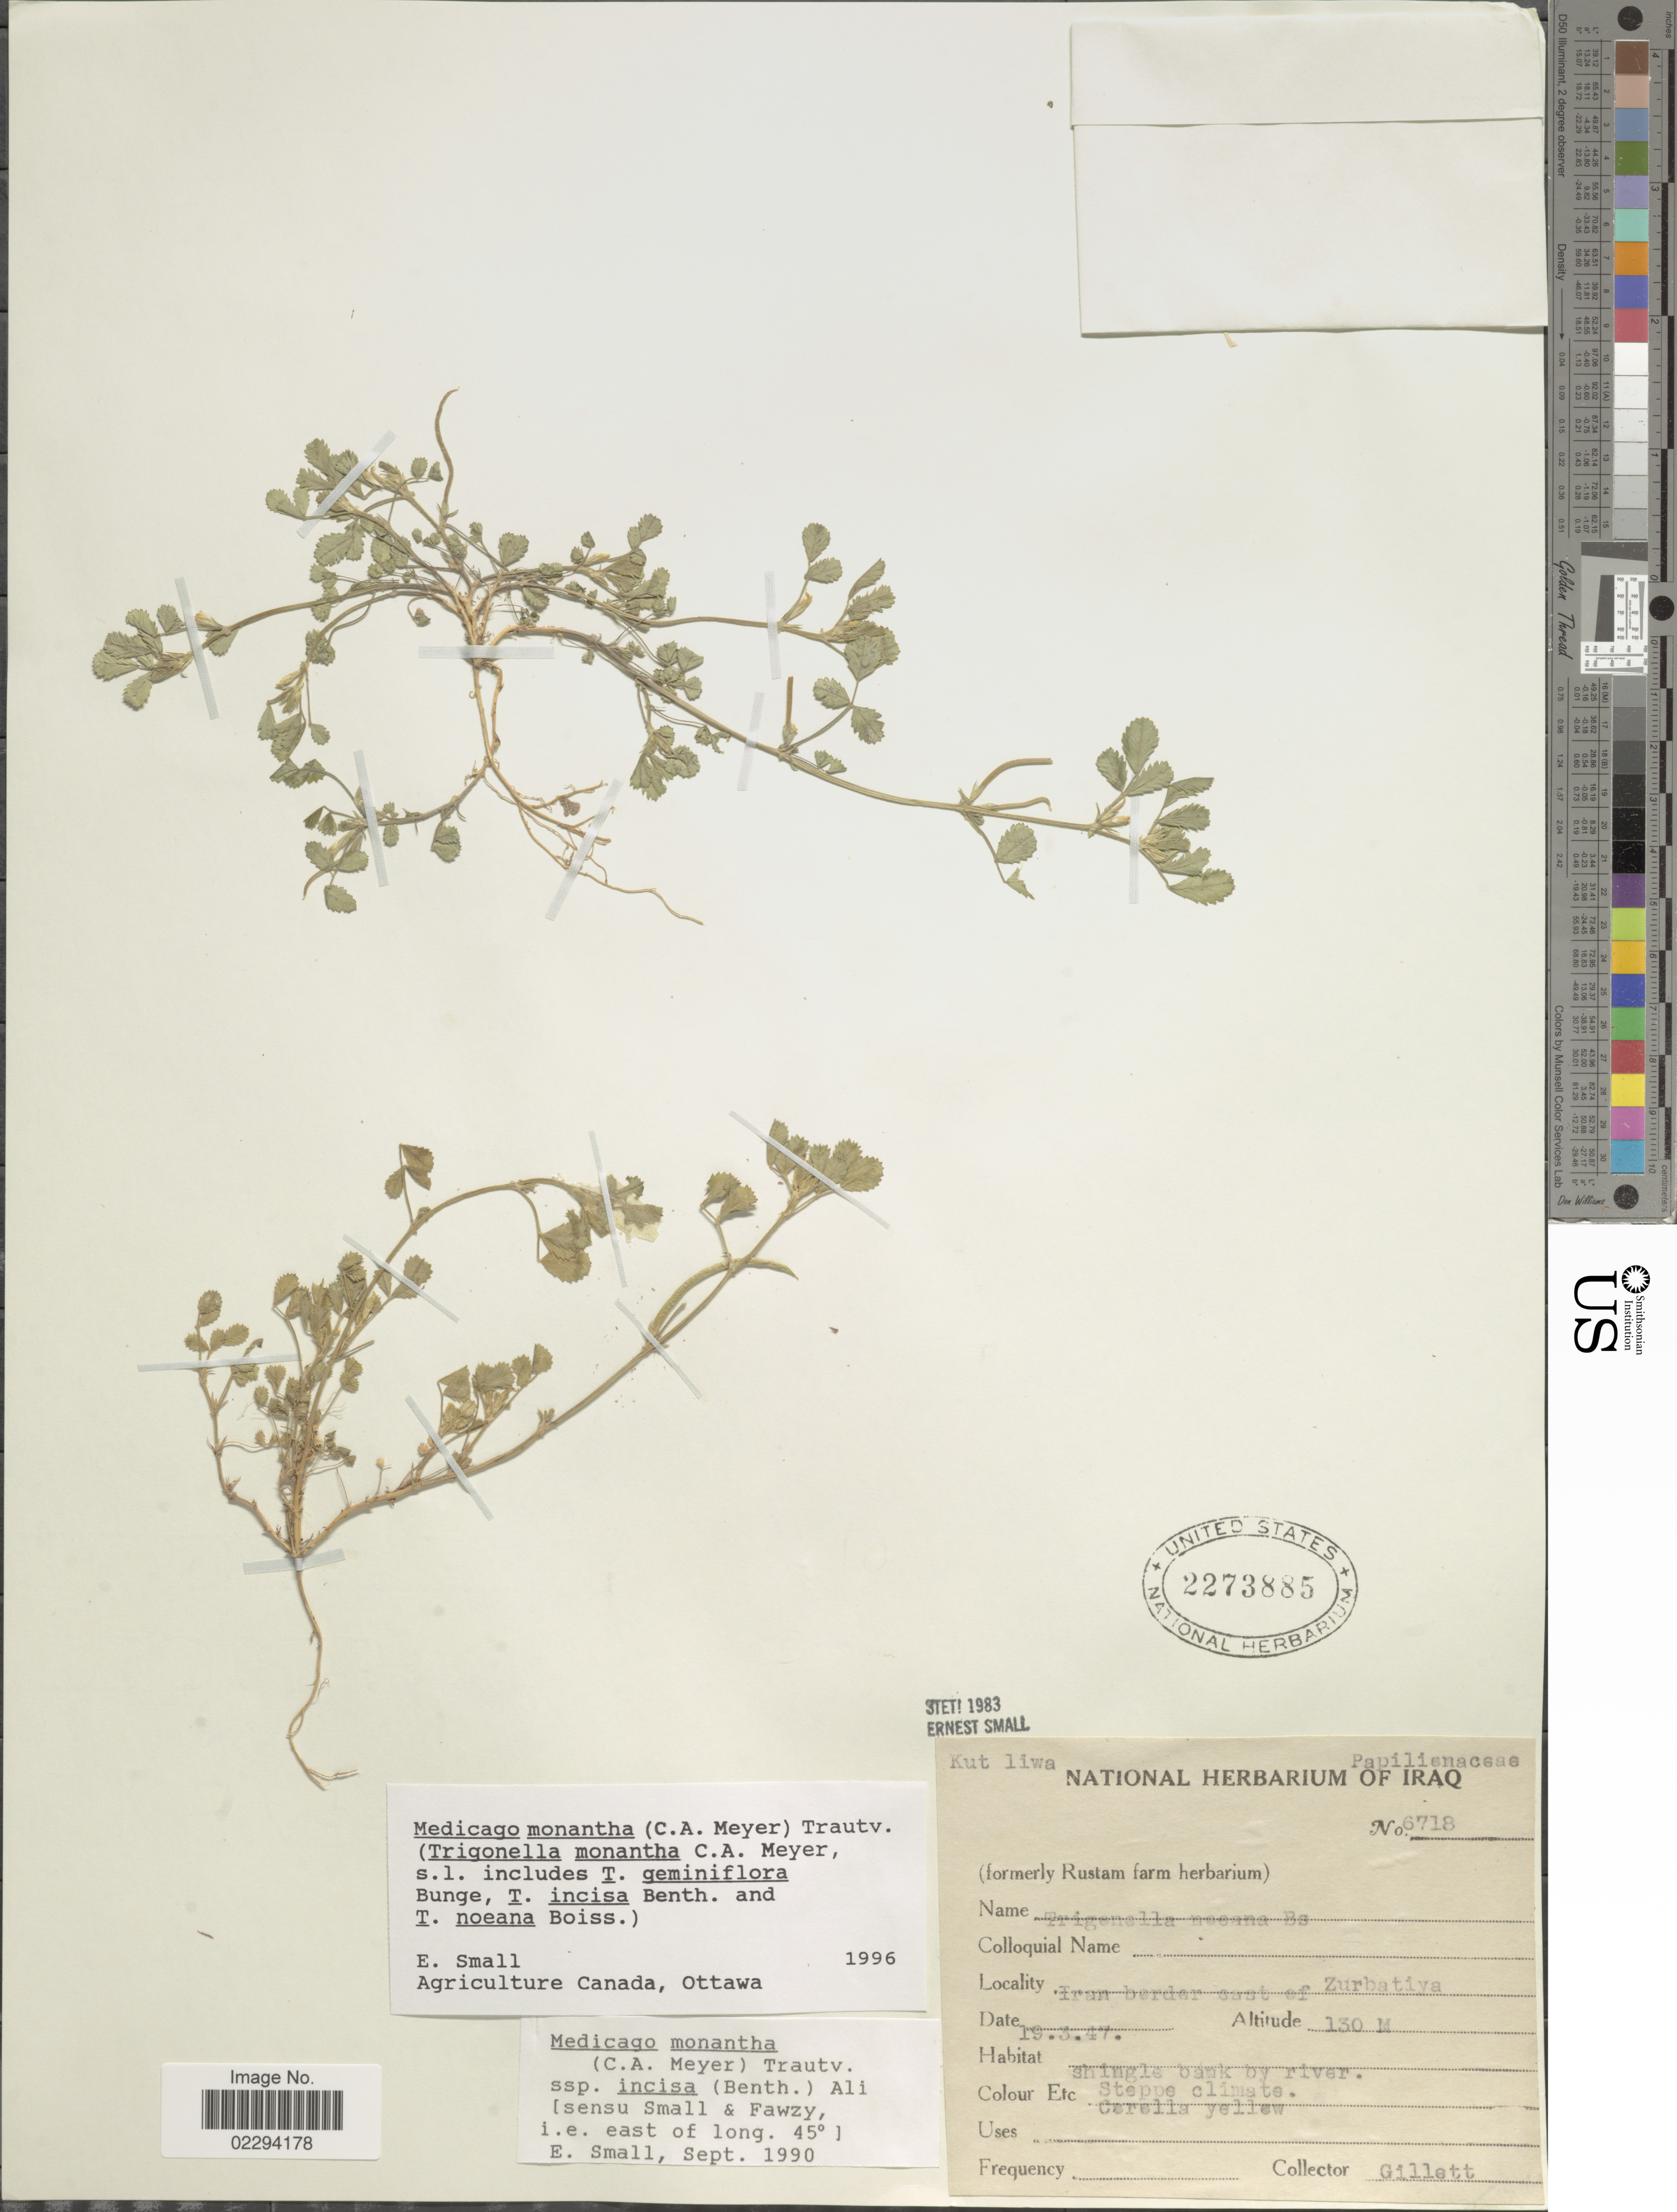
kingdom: Plantae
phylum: Tracheophyta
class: Magnoliopsida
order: Fabales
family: Fabaceae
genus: Medicago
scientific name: Medicago monantha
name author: (C.A. Mey.) Trautv.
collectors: Gillett, --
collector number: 6718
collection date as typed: Transcribed d/m/y: 19/3/47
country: Iraq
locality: Iran border east of Zurbativa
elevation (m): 130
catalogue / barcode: US 2273885